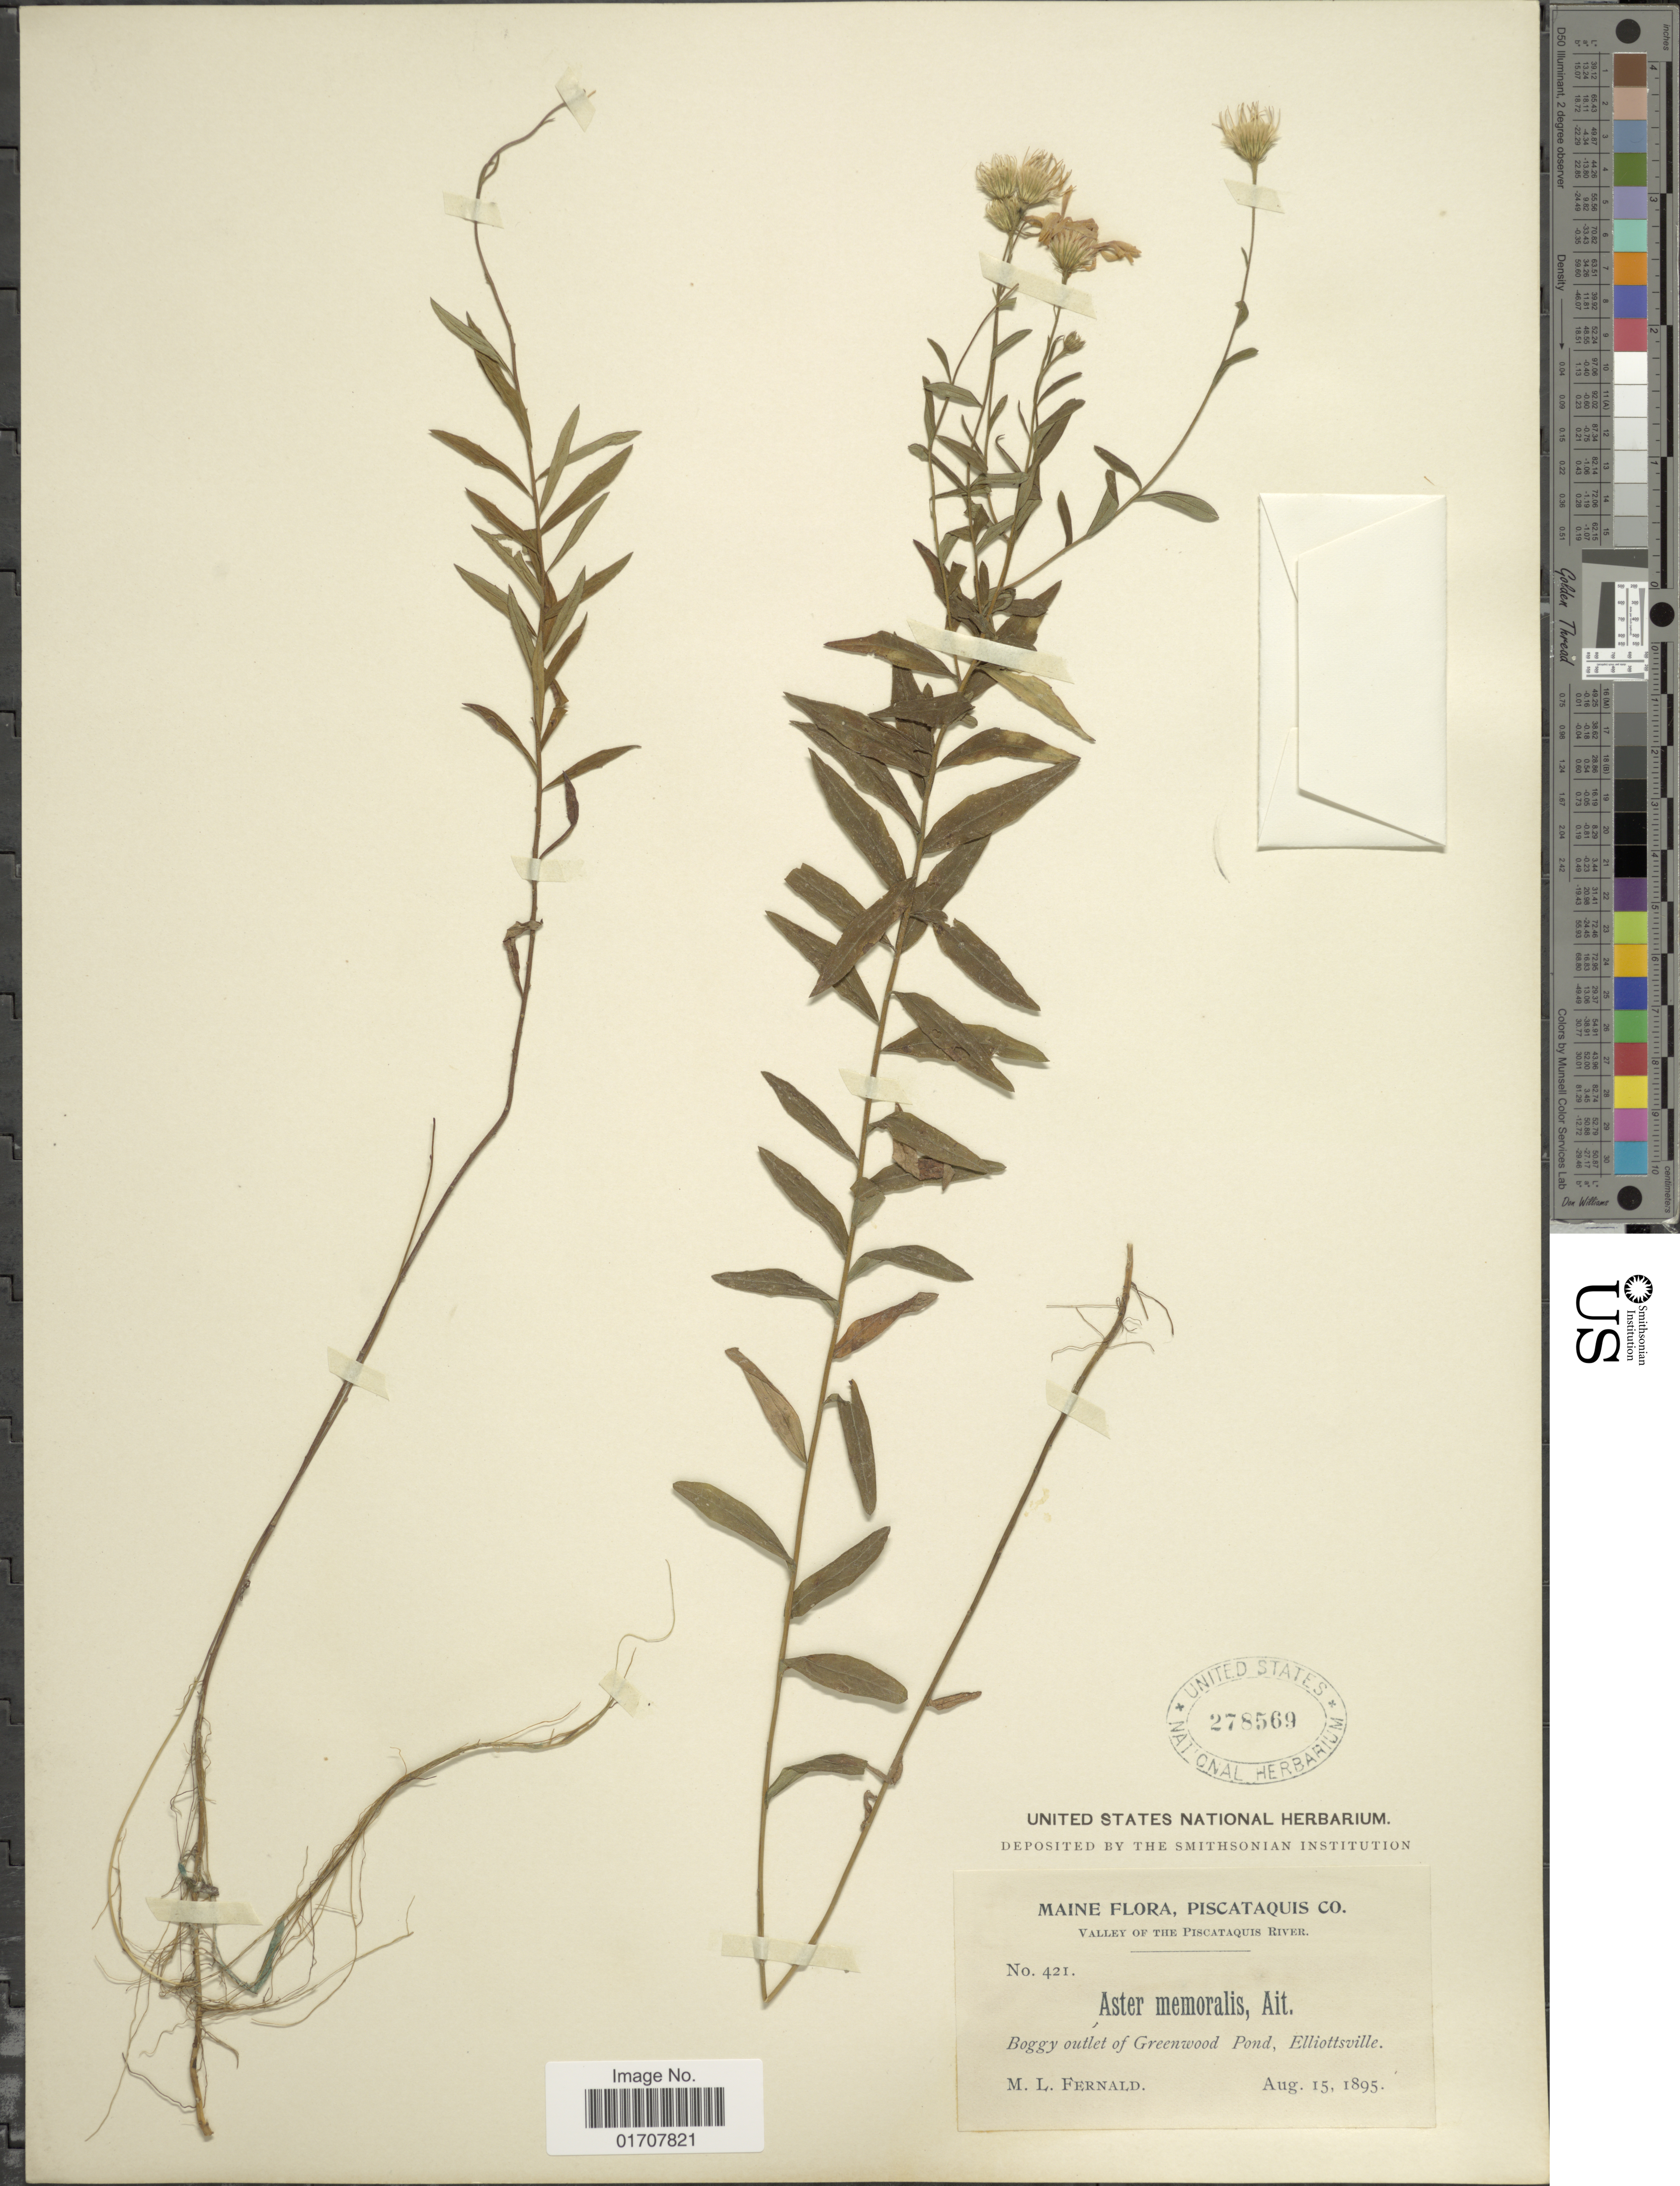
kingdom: Plantae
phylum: Tracheophyta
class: Magnoliopsida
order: Asterales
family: Asteraceae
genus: Oclemena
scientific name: Oclemena nemoralis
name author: (Aiton) Greene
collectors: M. L. Fernald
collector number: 421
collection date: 1895-08-15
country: United States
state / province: Maine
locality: Piscataquis Co., Valley of the Piscataquis River, Boggy outlet of Greenwood Pond, Elliottsville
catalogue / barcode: US 278569